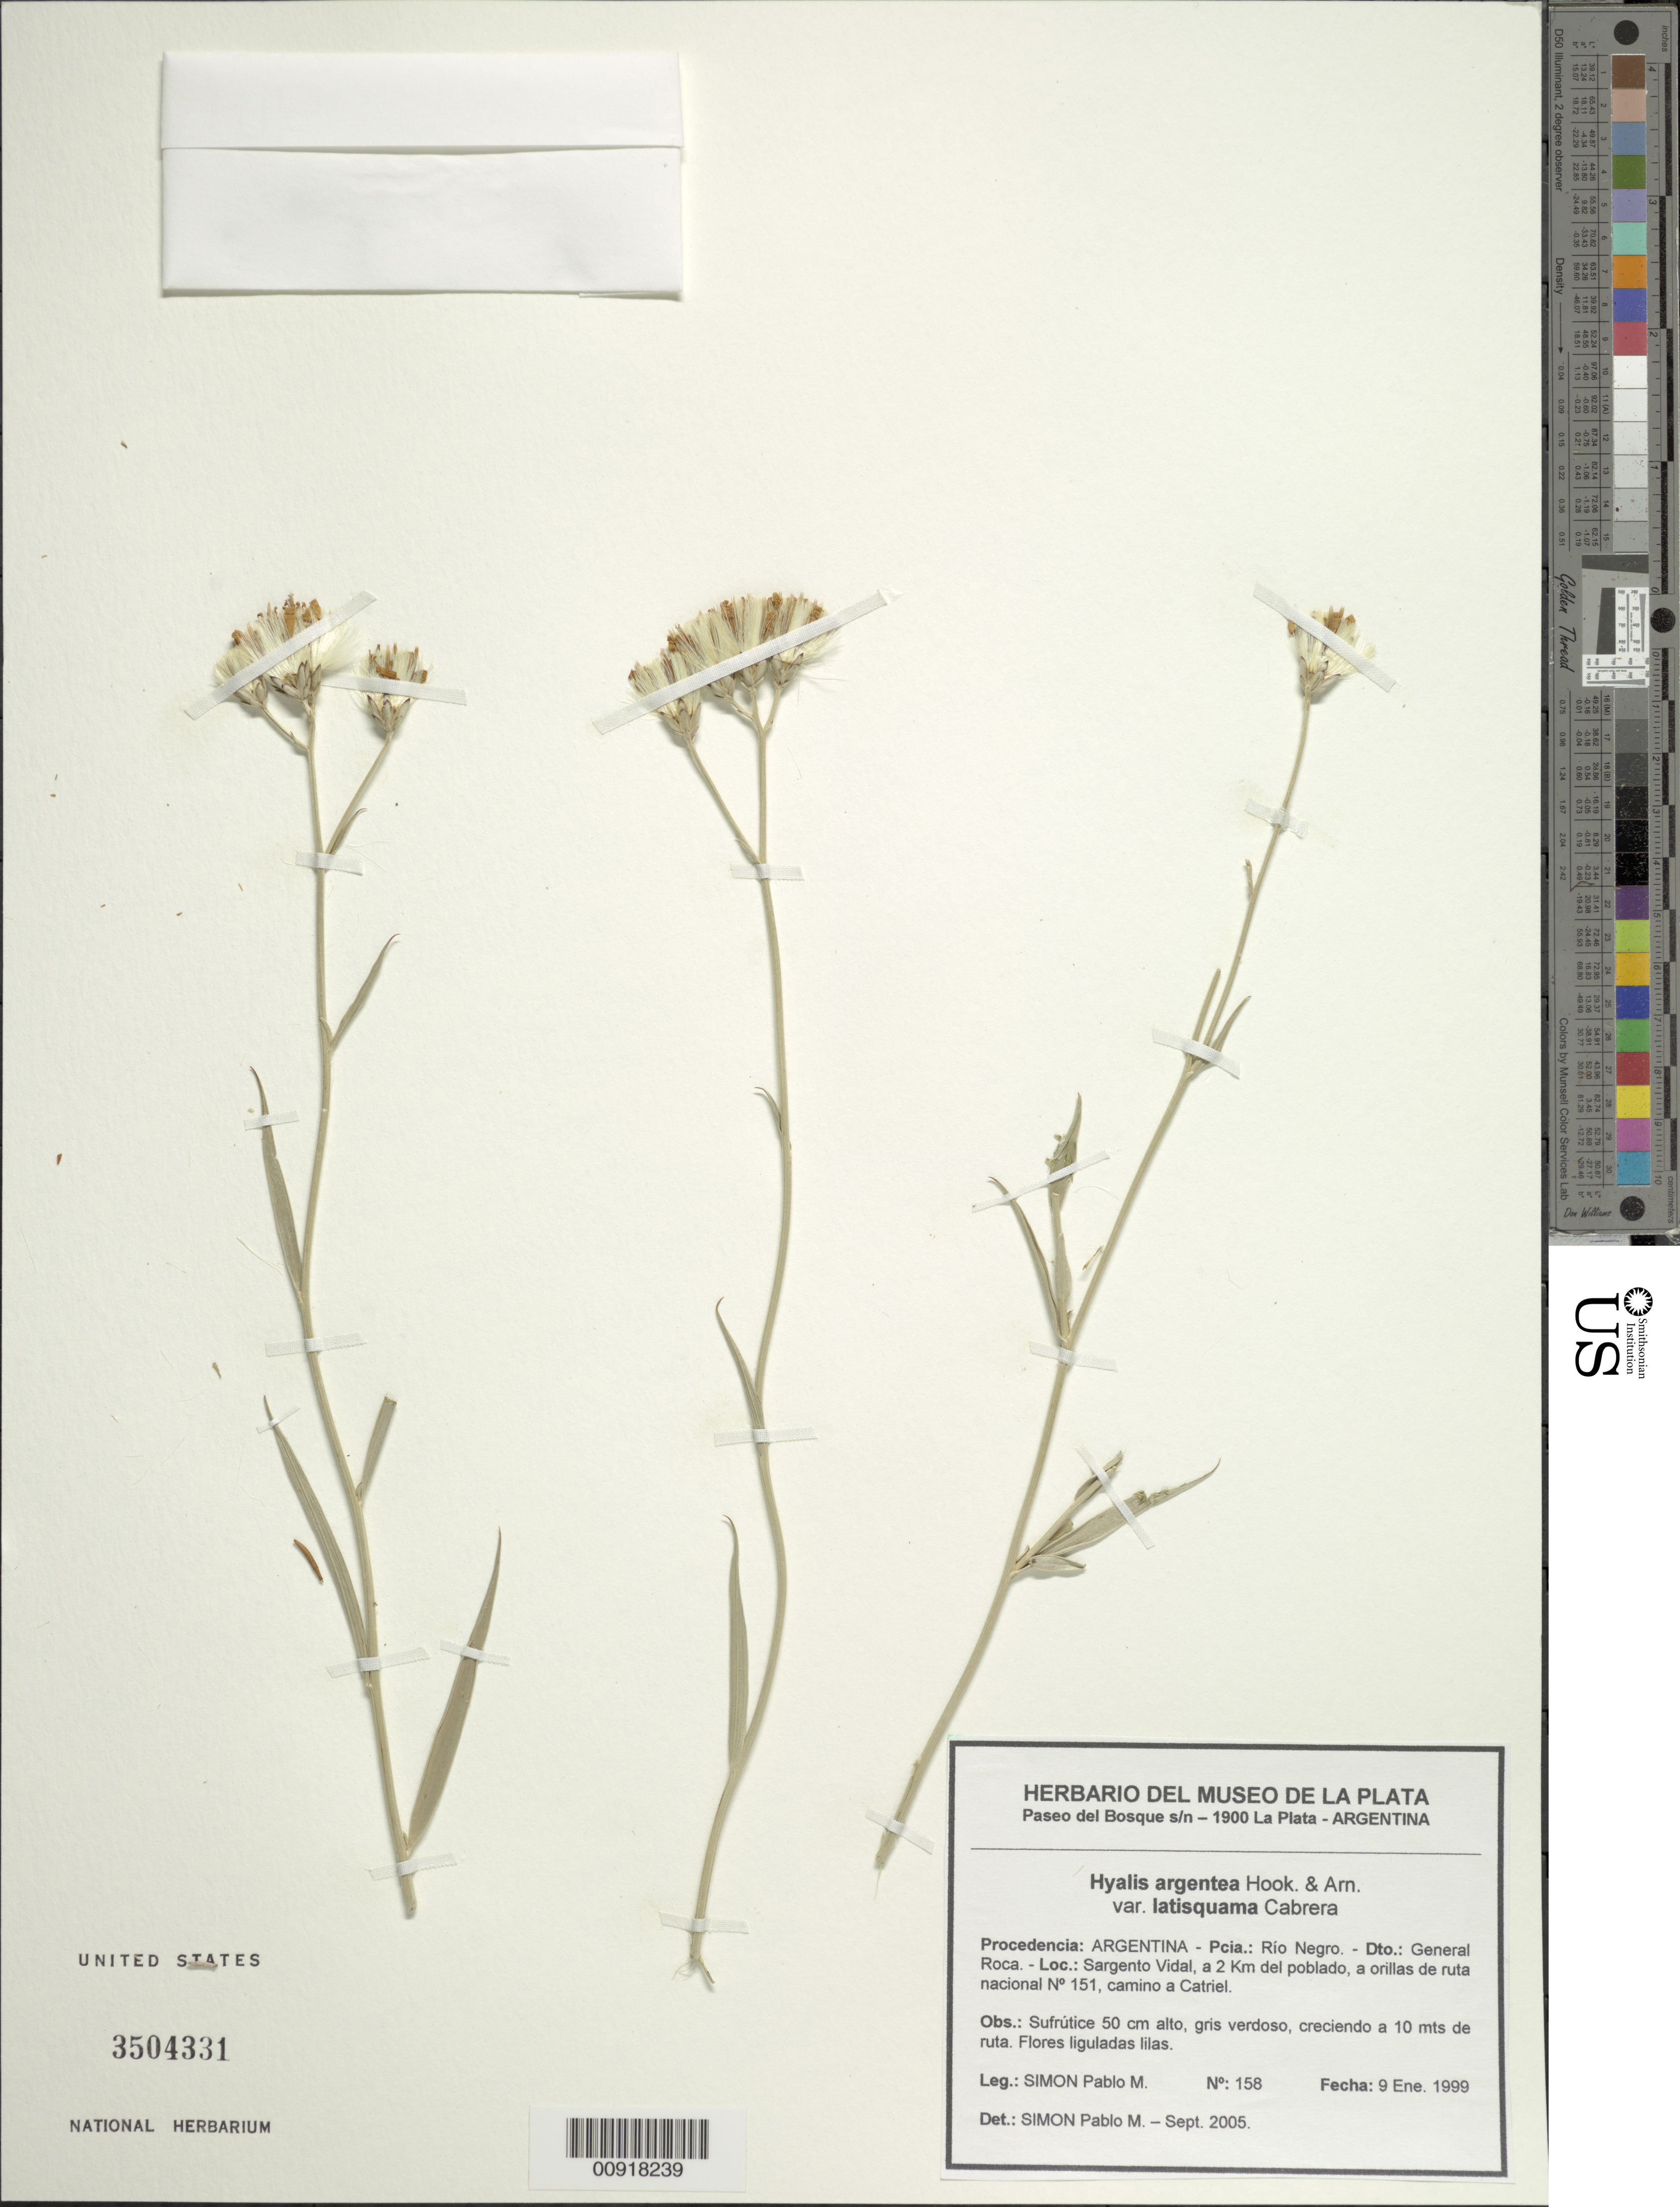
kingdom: Plantae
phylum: Tracheophyta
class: Magnoliopsida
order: Asterales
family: Asteraceae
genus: Hyalis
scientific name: Hyalis argentea var. latisquama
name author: Cabrera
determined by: Simón, P. M.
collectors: P. M. Simón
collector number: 158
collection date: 1999-01-09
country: Argentina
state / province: Río Negro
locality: Dto. General Roca, Sargento Vidal, 2 km del poblado, orillas de Ruta Nacional No. 151, camino a Catriel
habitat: Orillas de ruta, creciendo a 10 m de ruta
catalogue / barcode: US 3504331